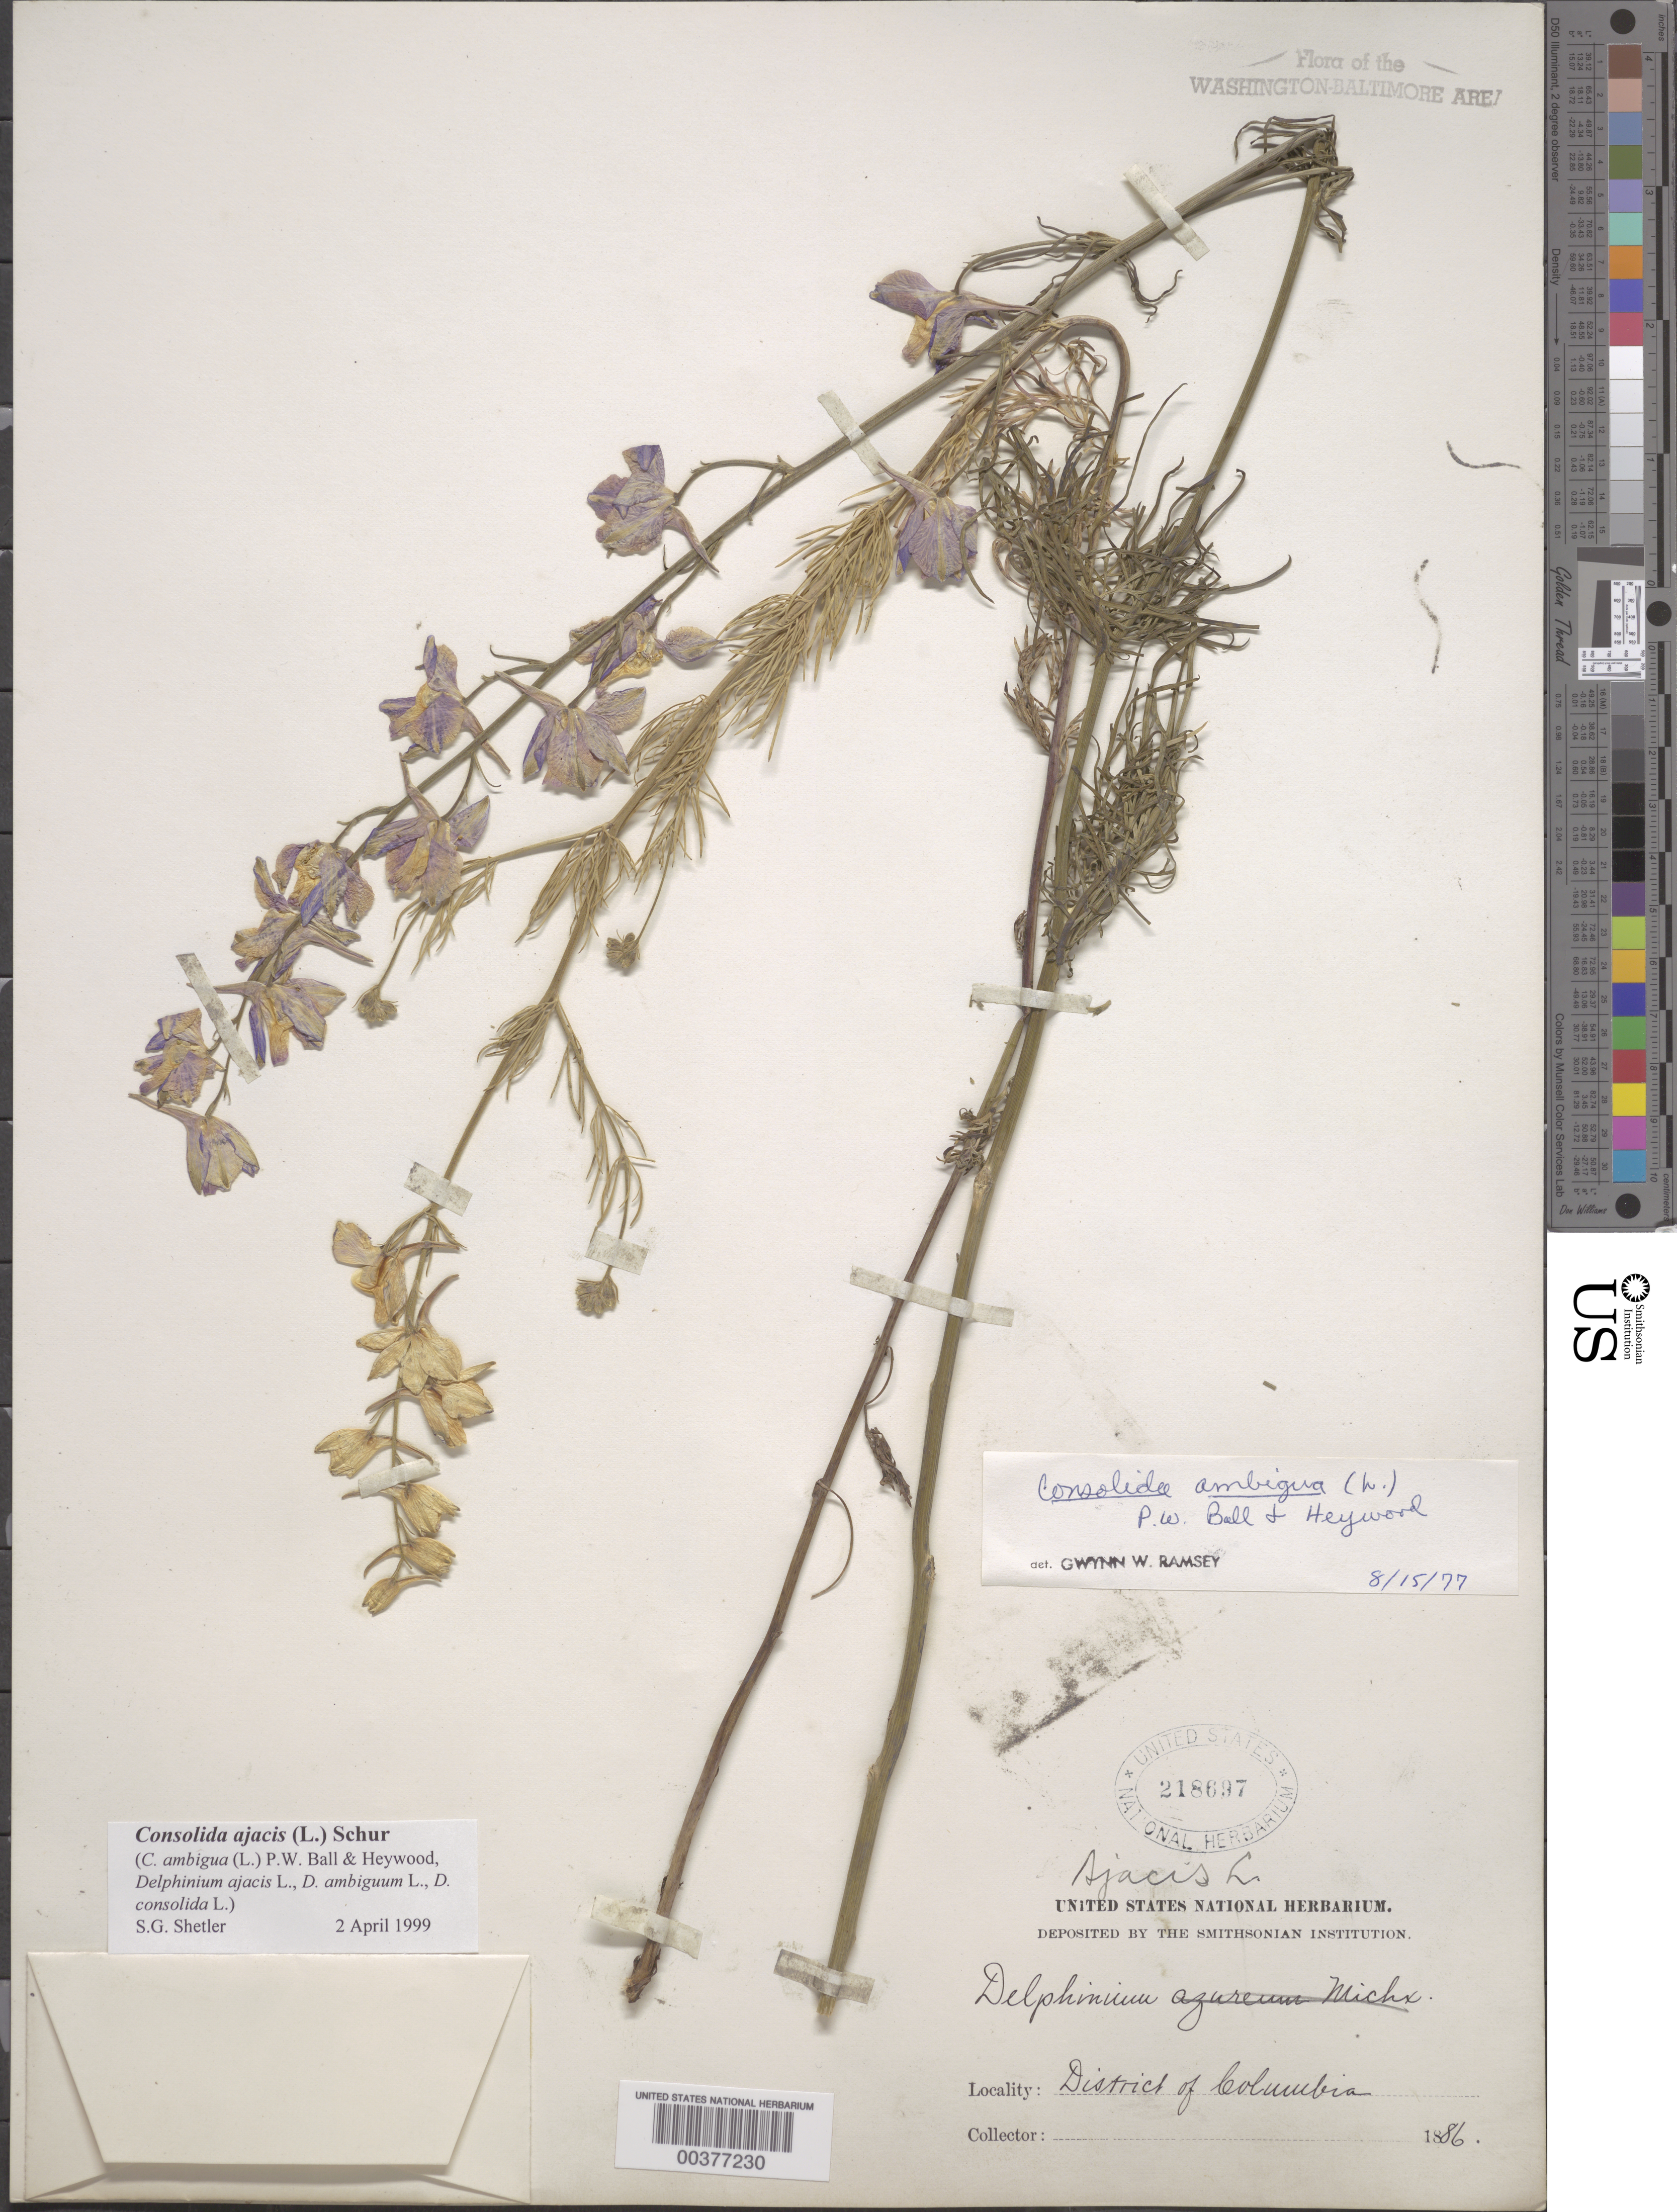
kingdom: Plantae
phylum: Tracheophyta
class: Magnoliopsida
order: Ranunculales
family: Ranunculaceae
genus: Delphinium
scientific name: Delphinium ajacis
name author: L.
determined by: Strong, M. T., (US), Smithsonian Institution - National Museum of Natural History (UNITED STATES)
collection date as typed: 1886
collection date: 1886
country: United States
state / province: District of Columbia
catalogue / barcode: US 218697